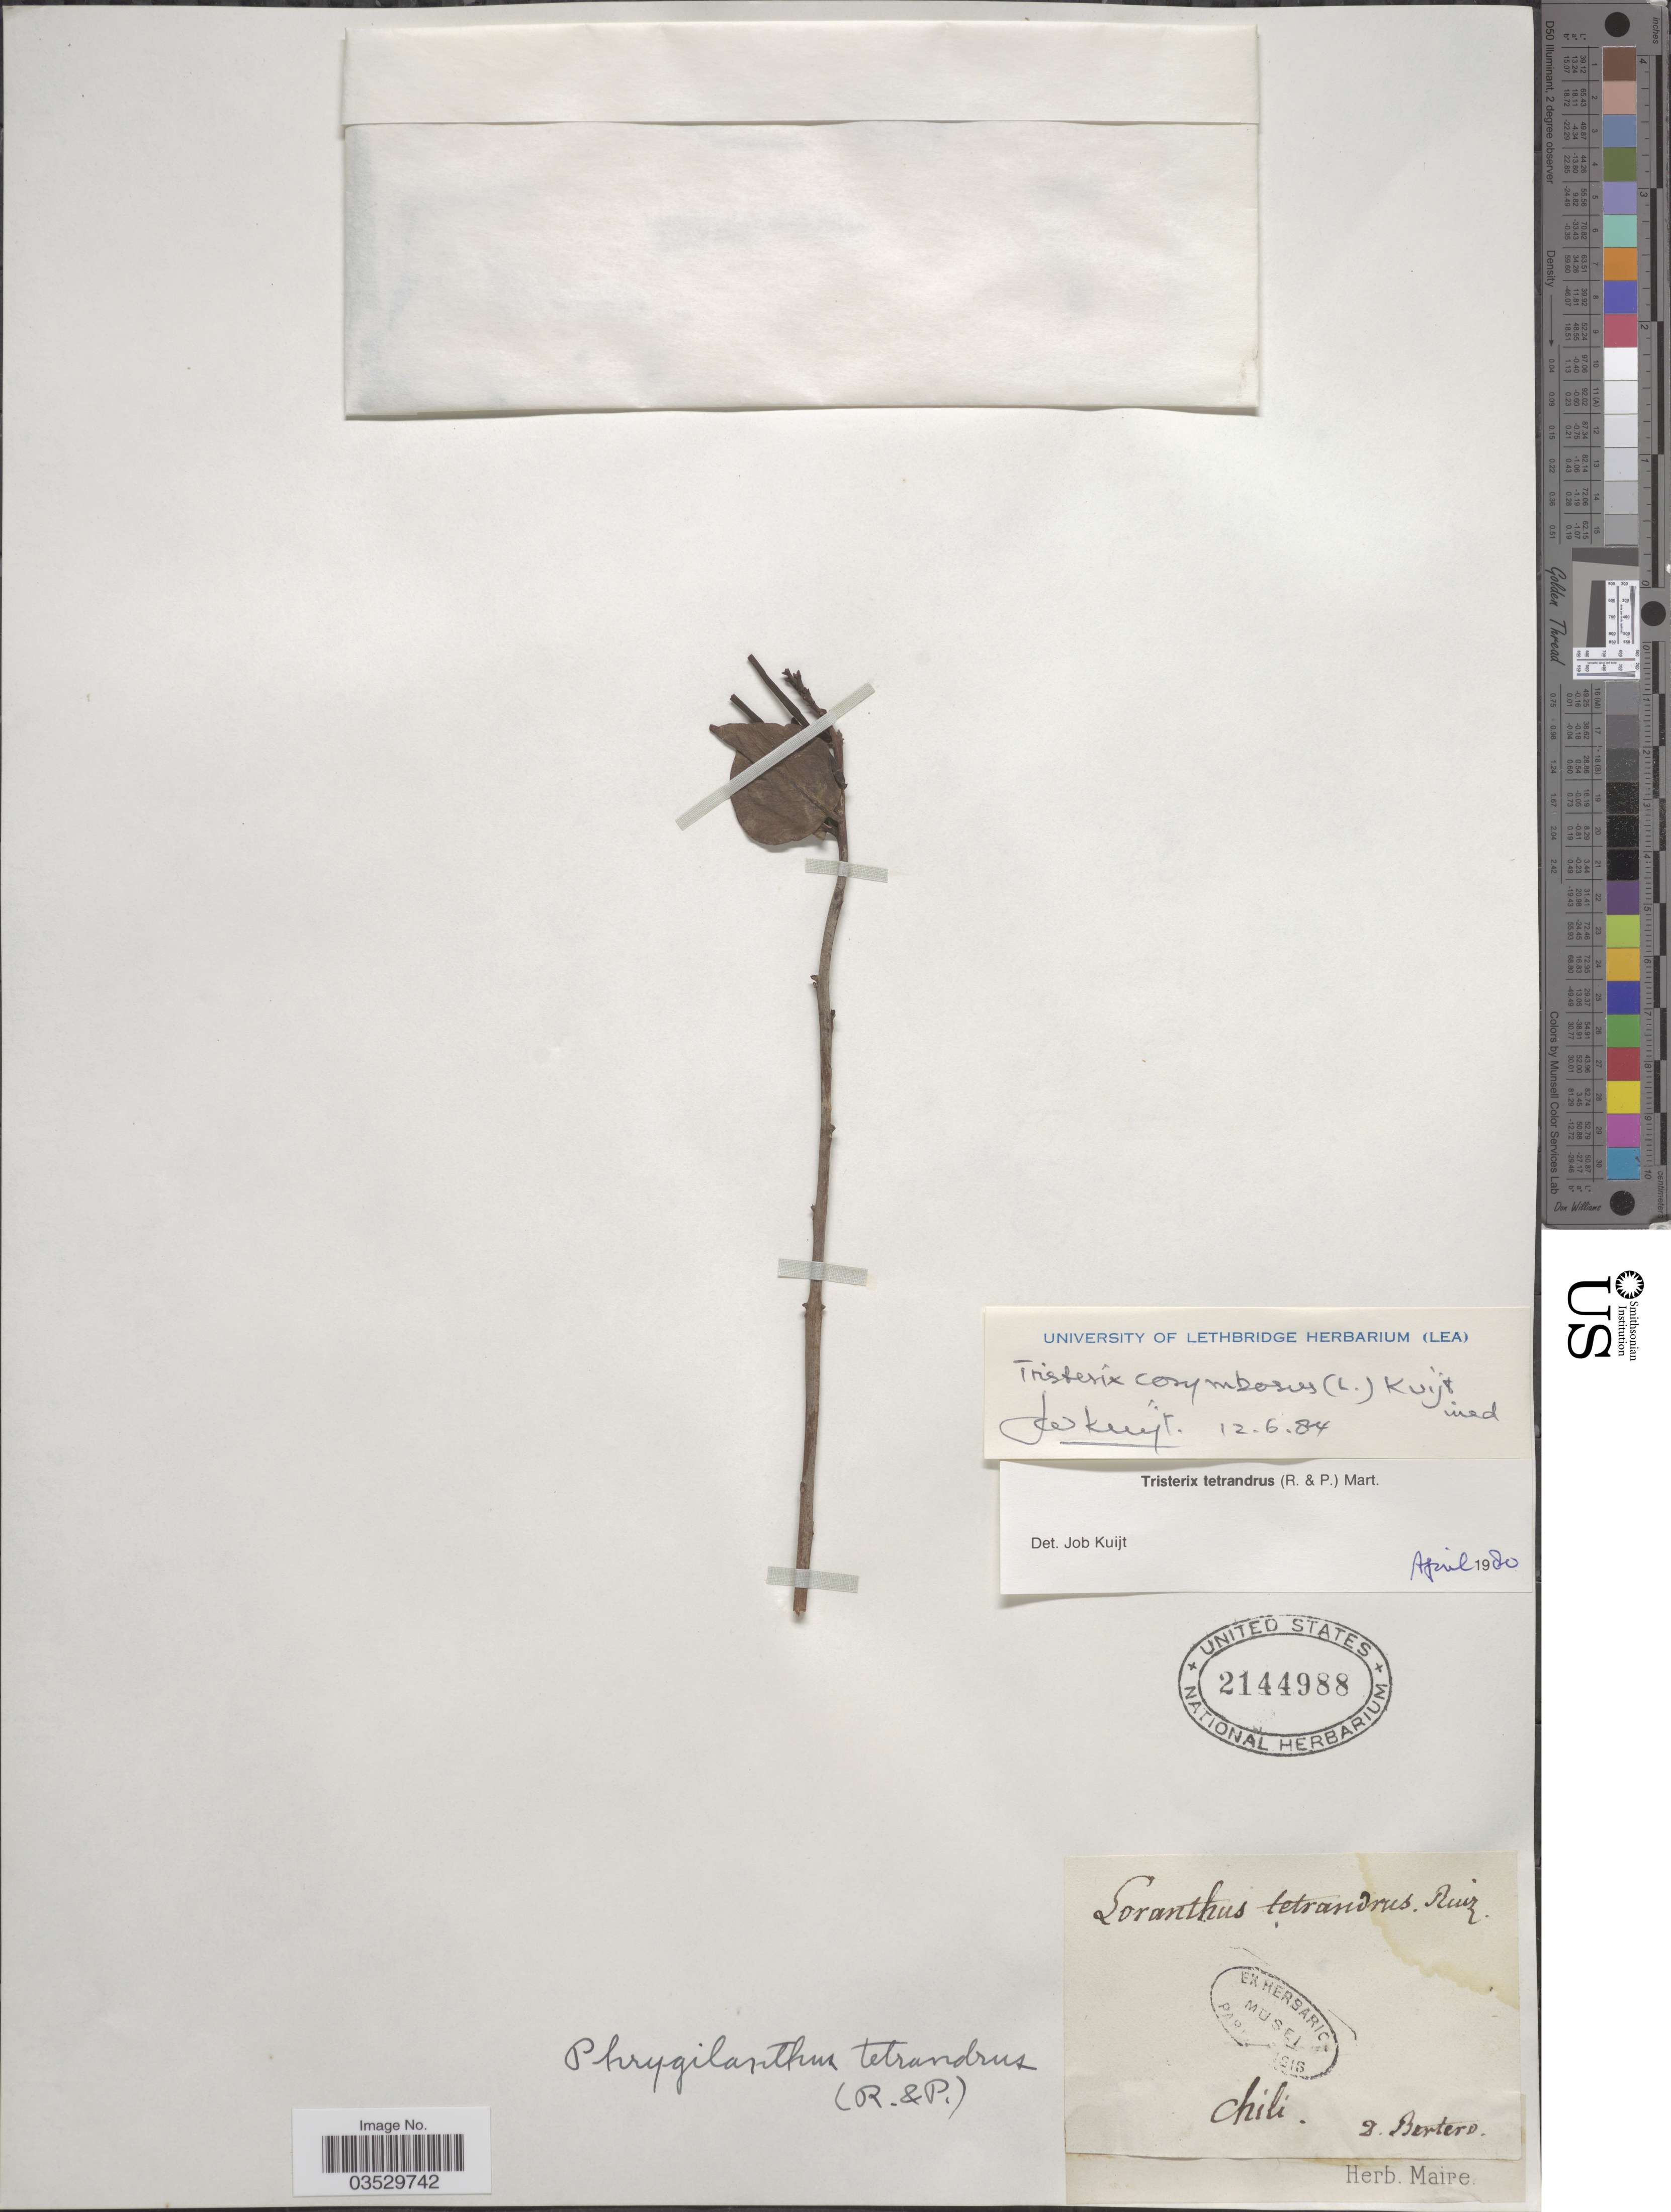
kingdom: Plantae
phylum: Tracheophyta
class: Magnoliopsida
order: Santalales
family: Loranthaceae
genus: Tristerix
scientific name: Tristerix corymbosus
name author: (L.) Kuijt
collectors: Bertero, --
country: Chile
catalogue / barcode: US 2144988